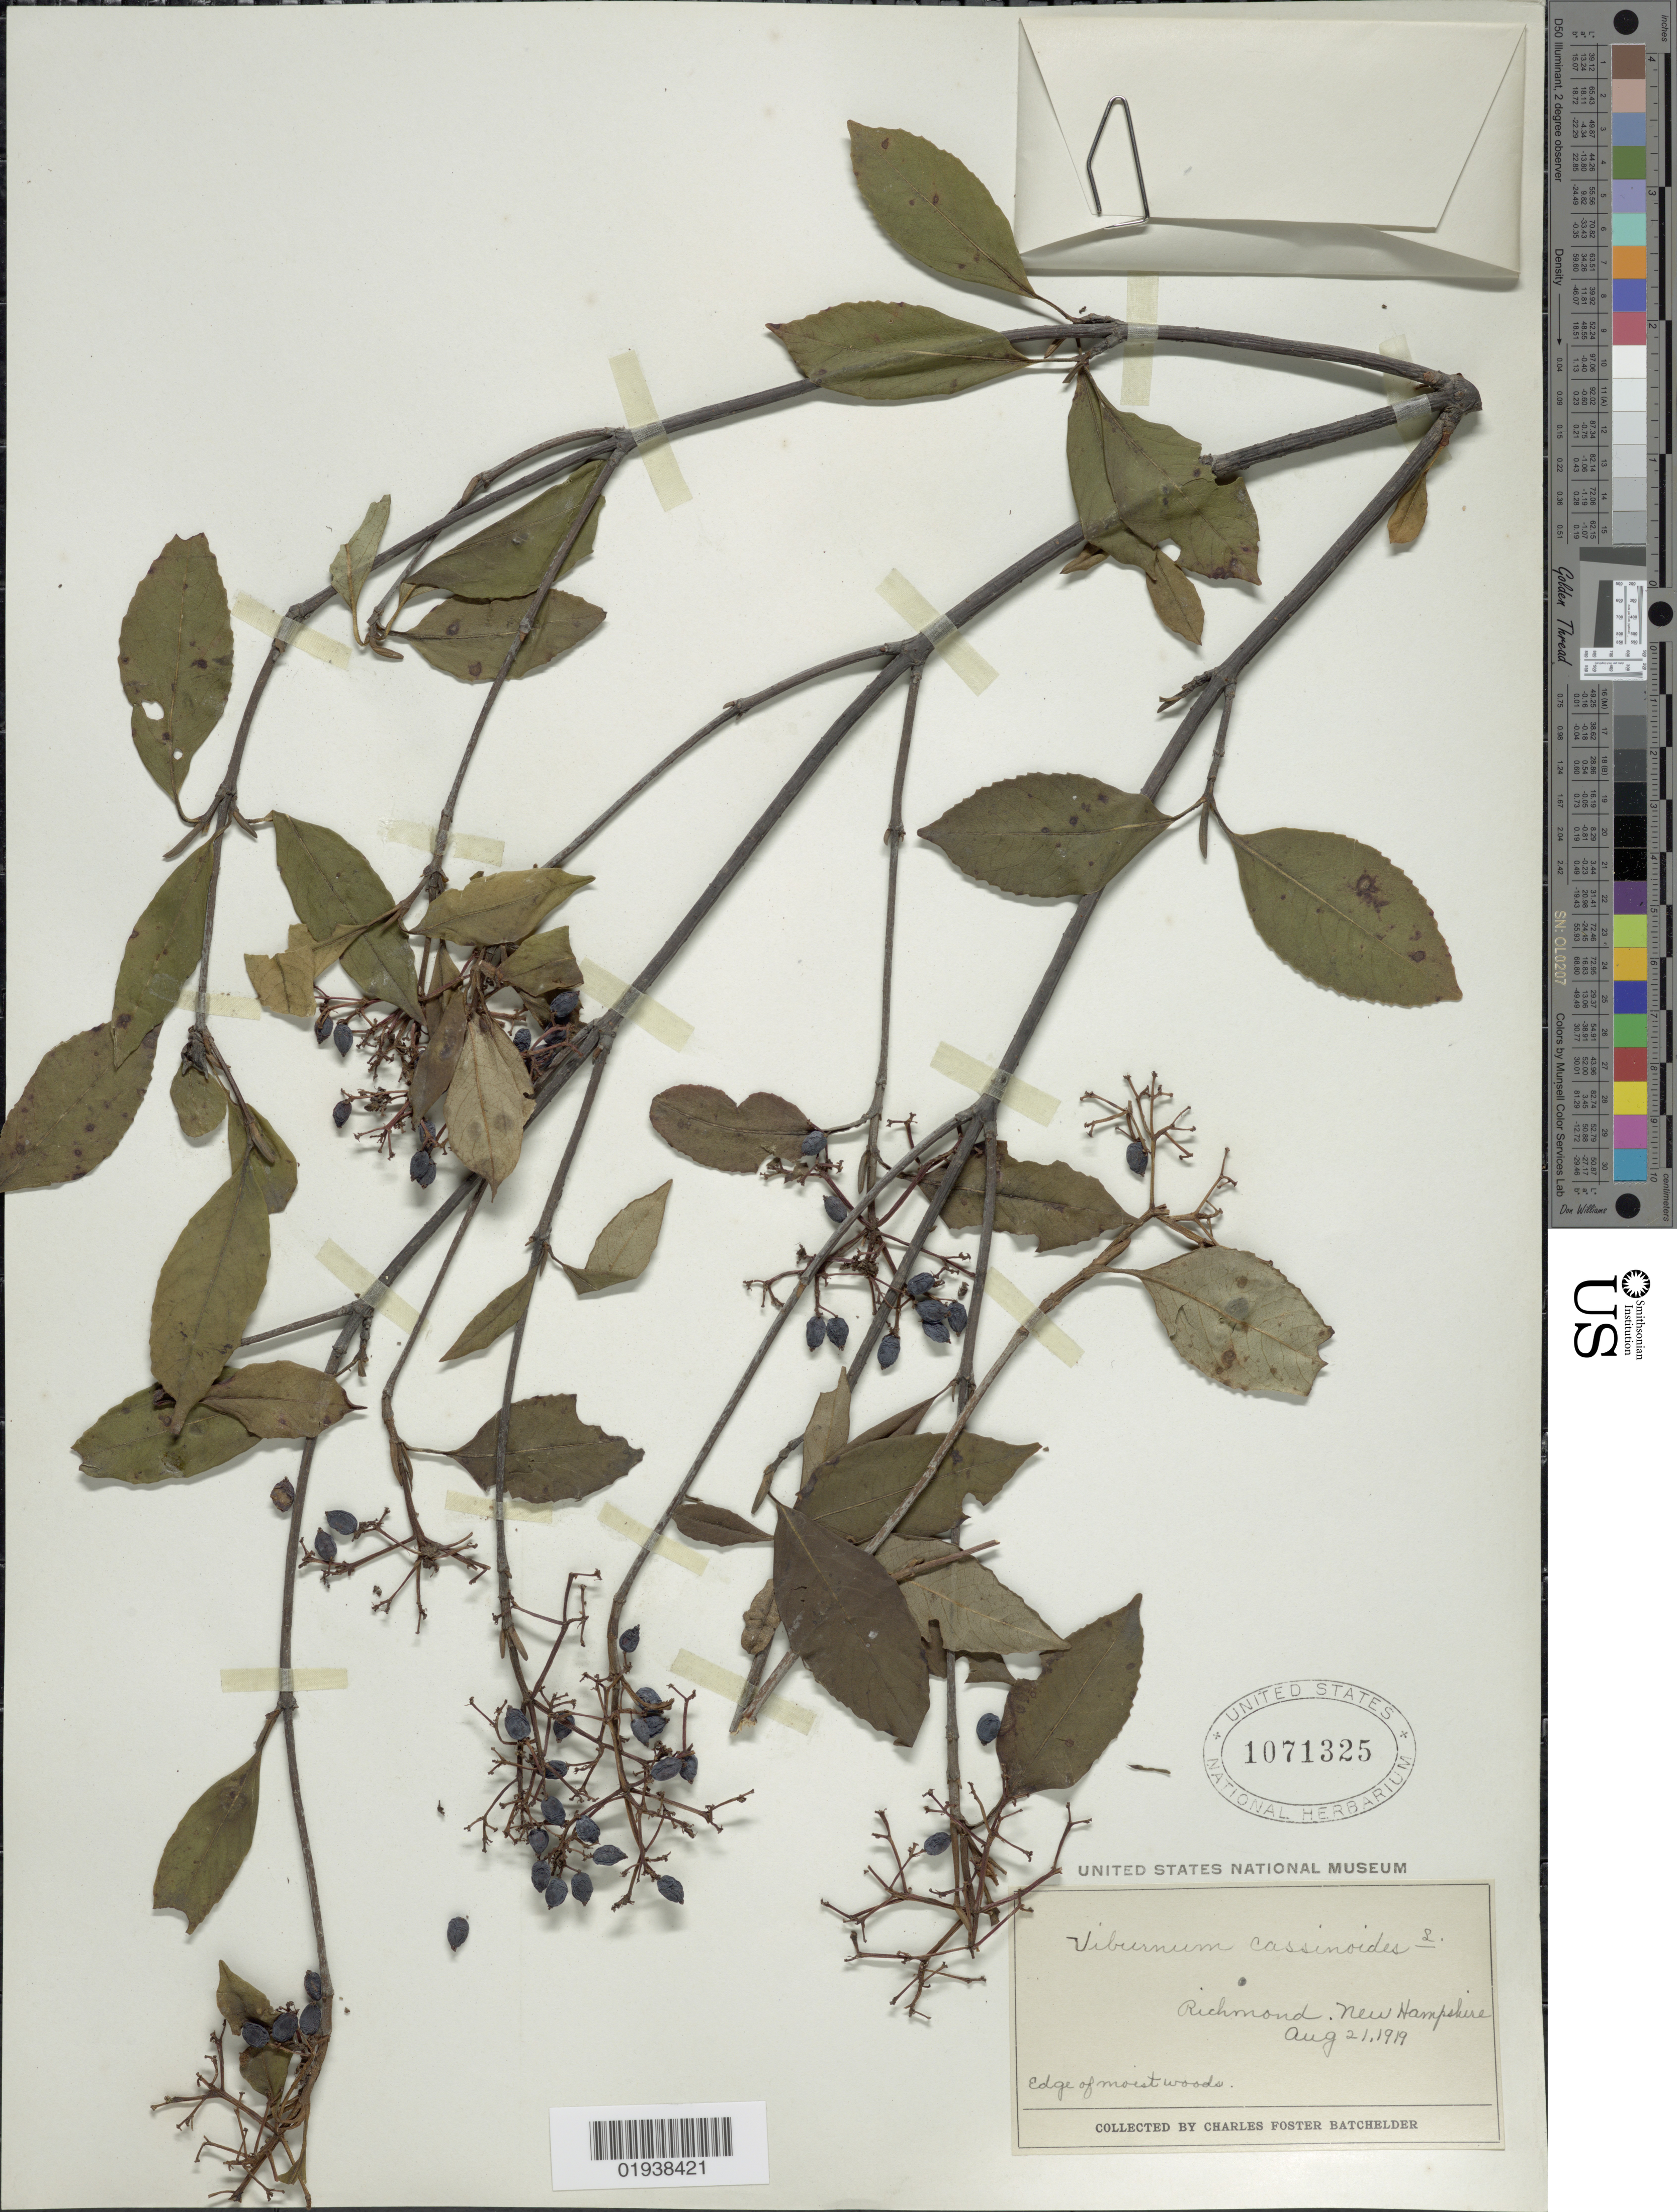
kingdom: Plantae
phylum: Tracheophyta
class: Magnoliopsida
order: Dipsacales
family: Viburnaceae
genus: Viburnum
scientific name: Viburnum cassinoides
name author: L.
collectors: C. Batchelder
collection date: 1919-08-21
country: United States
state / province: New Hampshire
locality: Richmond.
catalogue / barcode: US 1071325